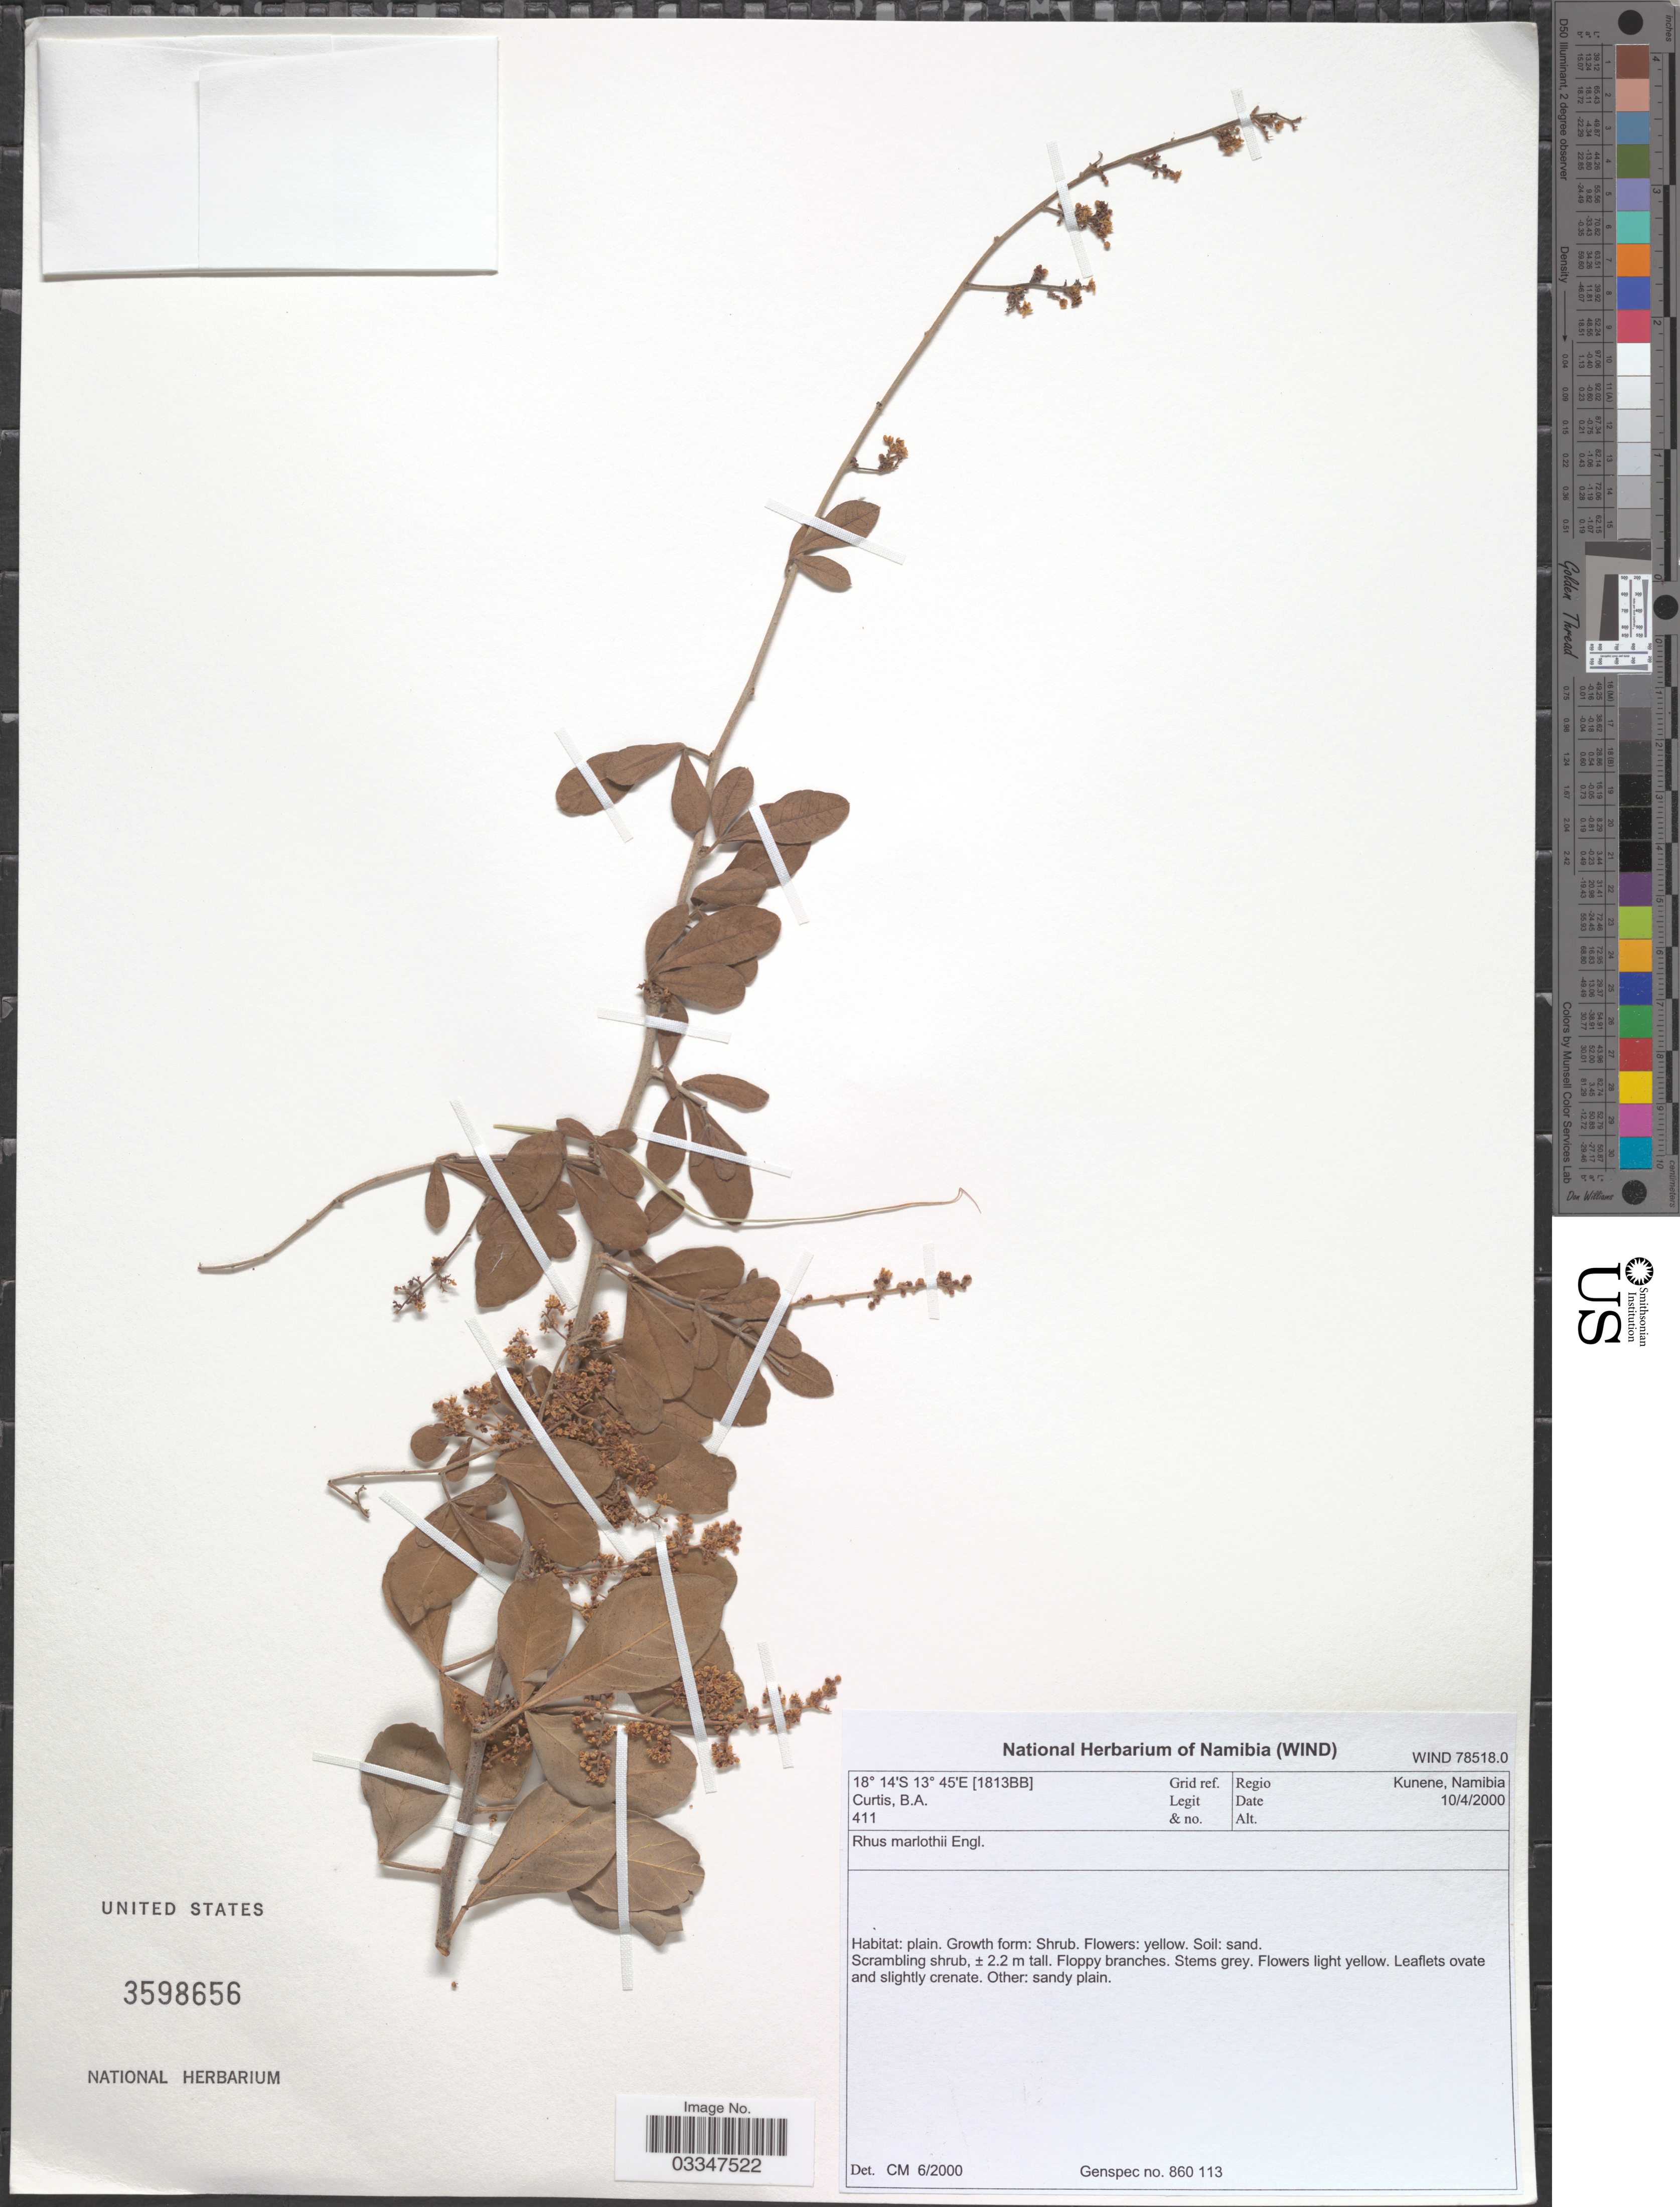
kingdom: Plantae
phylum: Tracheophyta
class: Magnoliopsida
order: Sapindales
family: Anacardiaceae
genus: Rhus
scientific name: Rhus marlothii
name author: Engl.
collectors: B. A. Curtis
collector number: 411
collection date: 2000-04-10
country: Namibia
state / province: Kunene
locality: Regio Kunene, Namibia. Grid ref. [1813BB].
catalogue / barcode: US 3598656